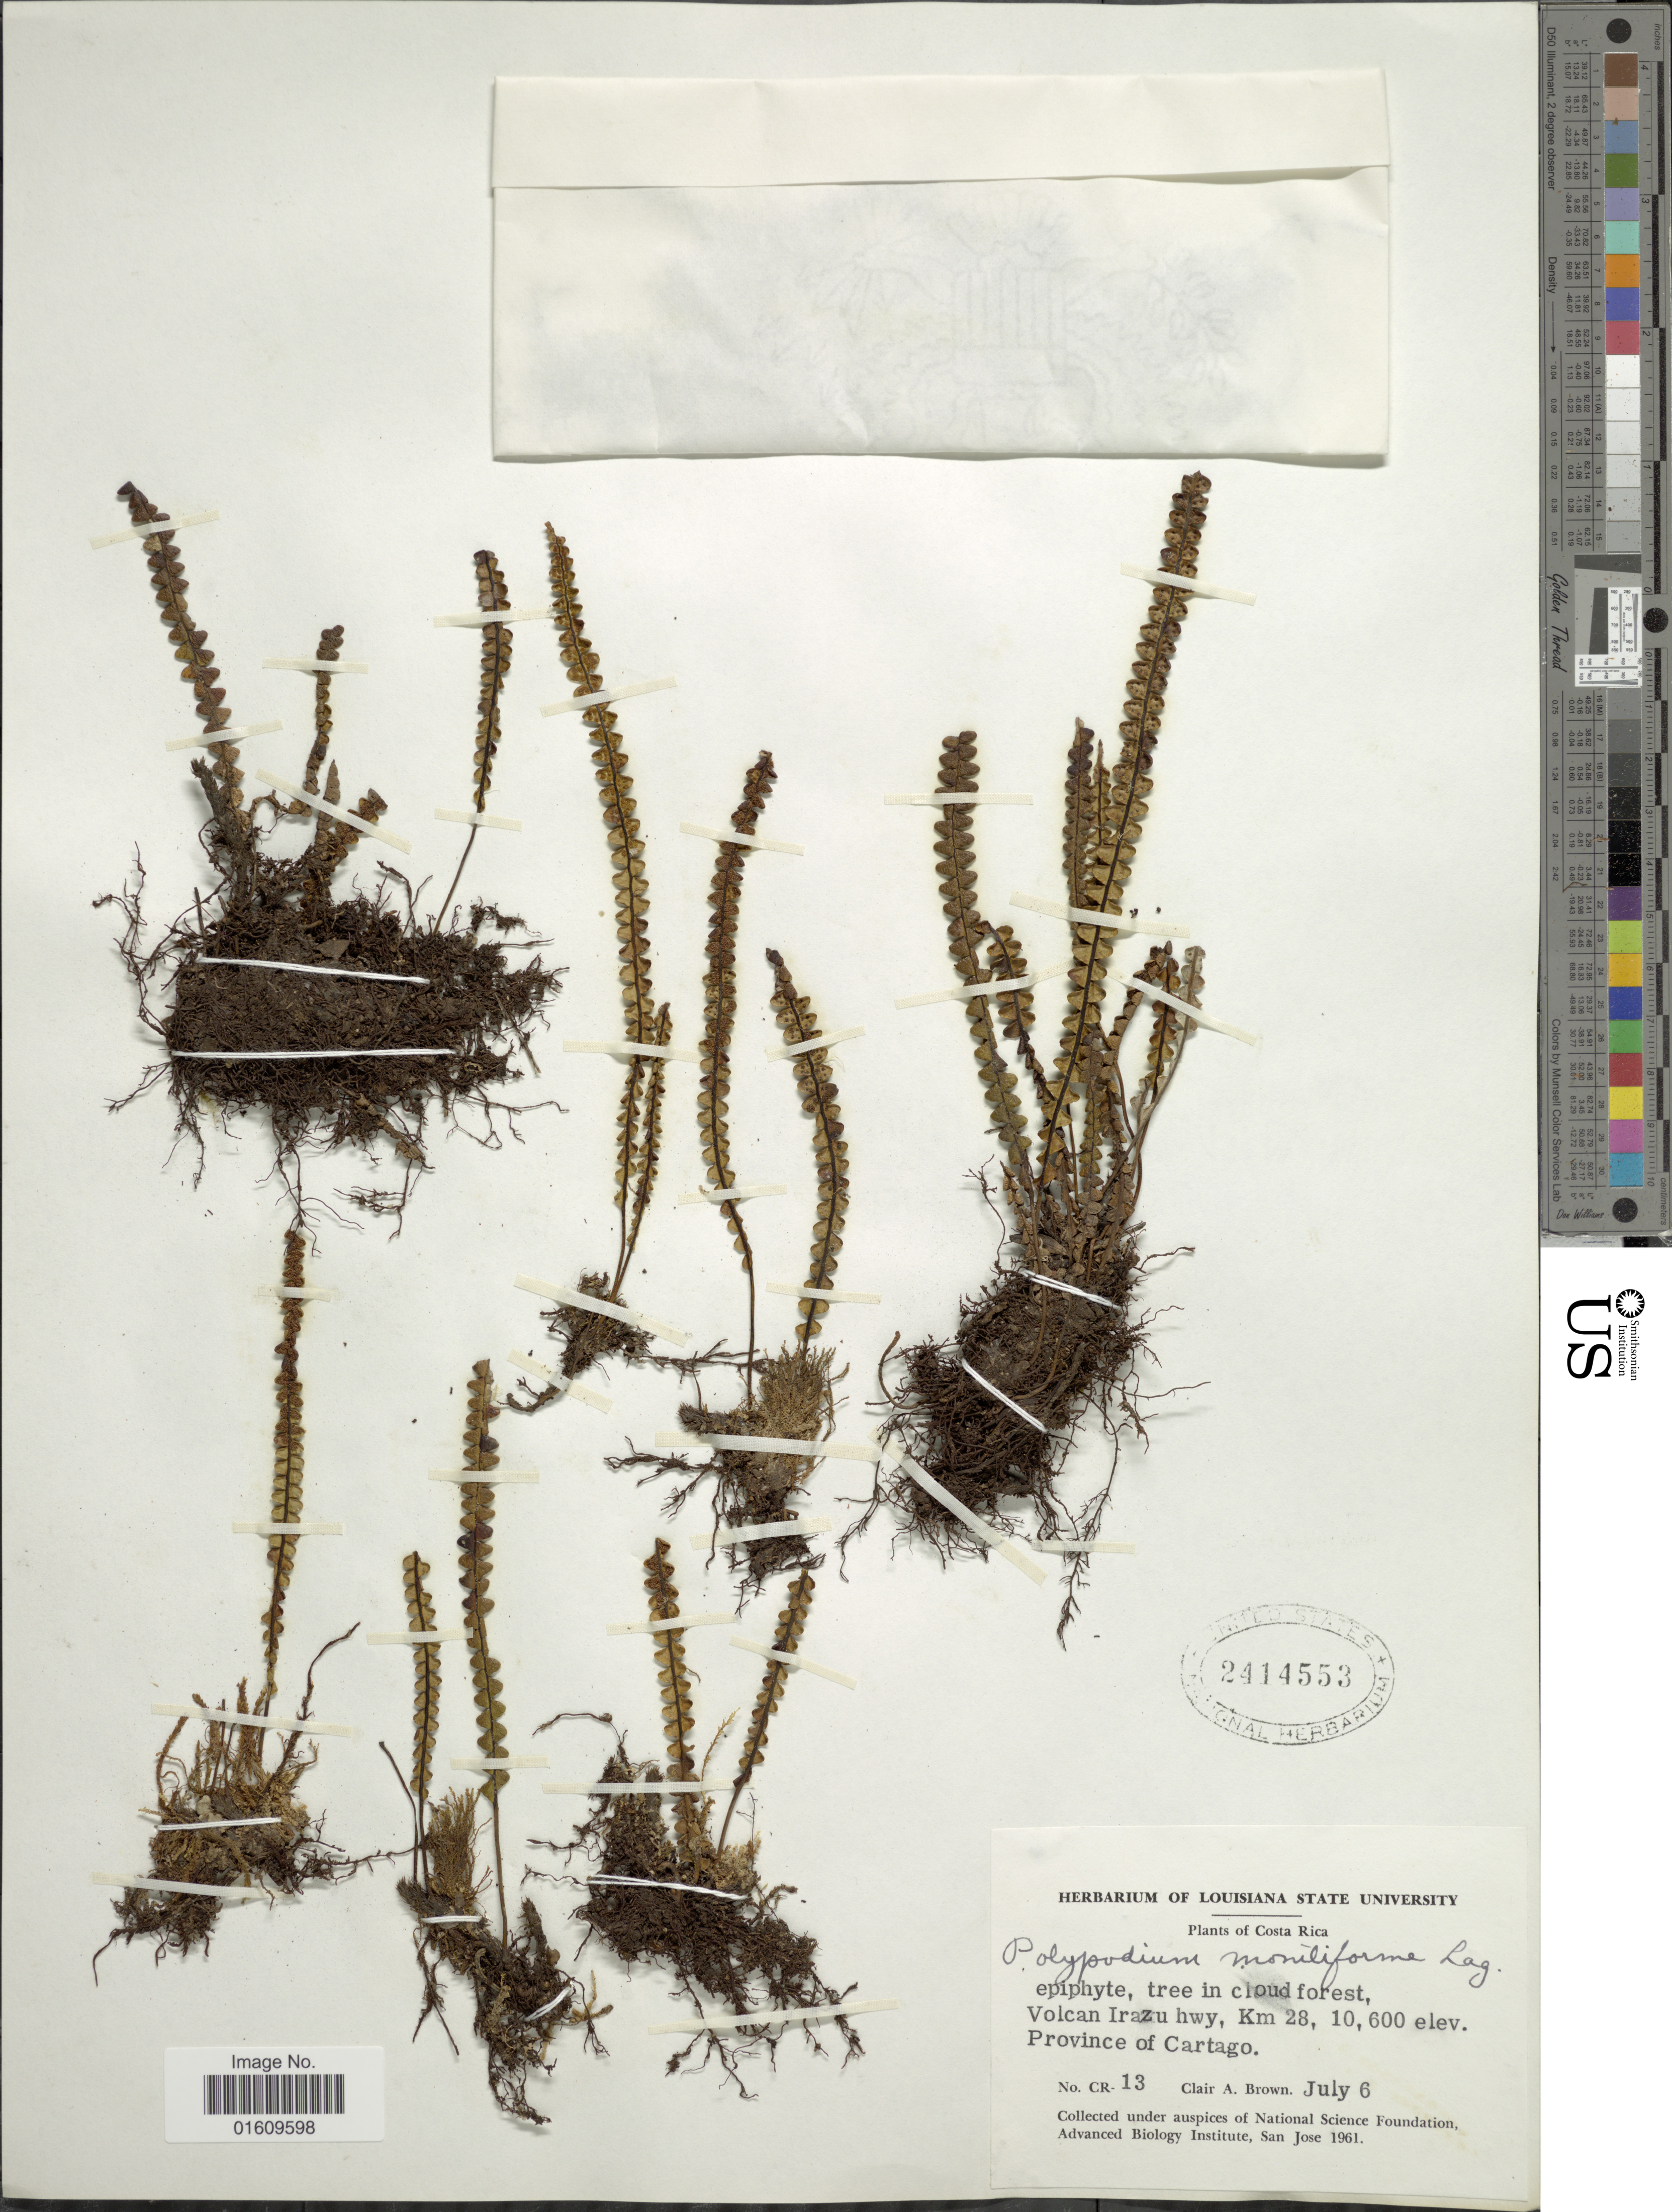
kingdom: Plantae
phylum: Tracheophyta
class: Polypodiopsida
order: Polypodiales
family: Polypodiaceae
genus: Melpomene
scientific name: Melpomene moniliformis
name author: (Lag. ex Sw.) A.R. Sm. & R.C. Moran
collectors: C. A. Brown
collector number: CR - 13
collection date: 1961-07-06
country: Costa Rica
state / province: Cartago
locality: Volcan Irazu hwy, Km 28, Province of Cartago.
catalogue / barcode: US 2414553